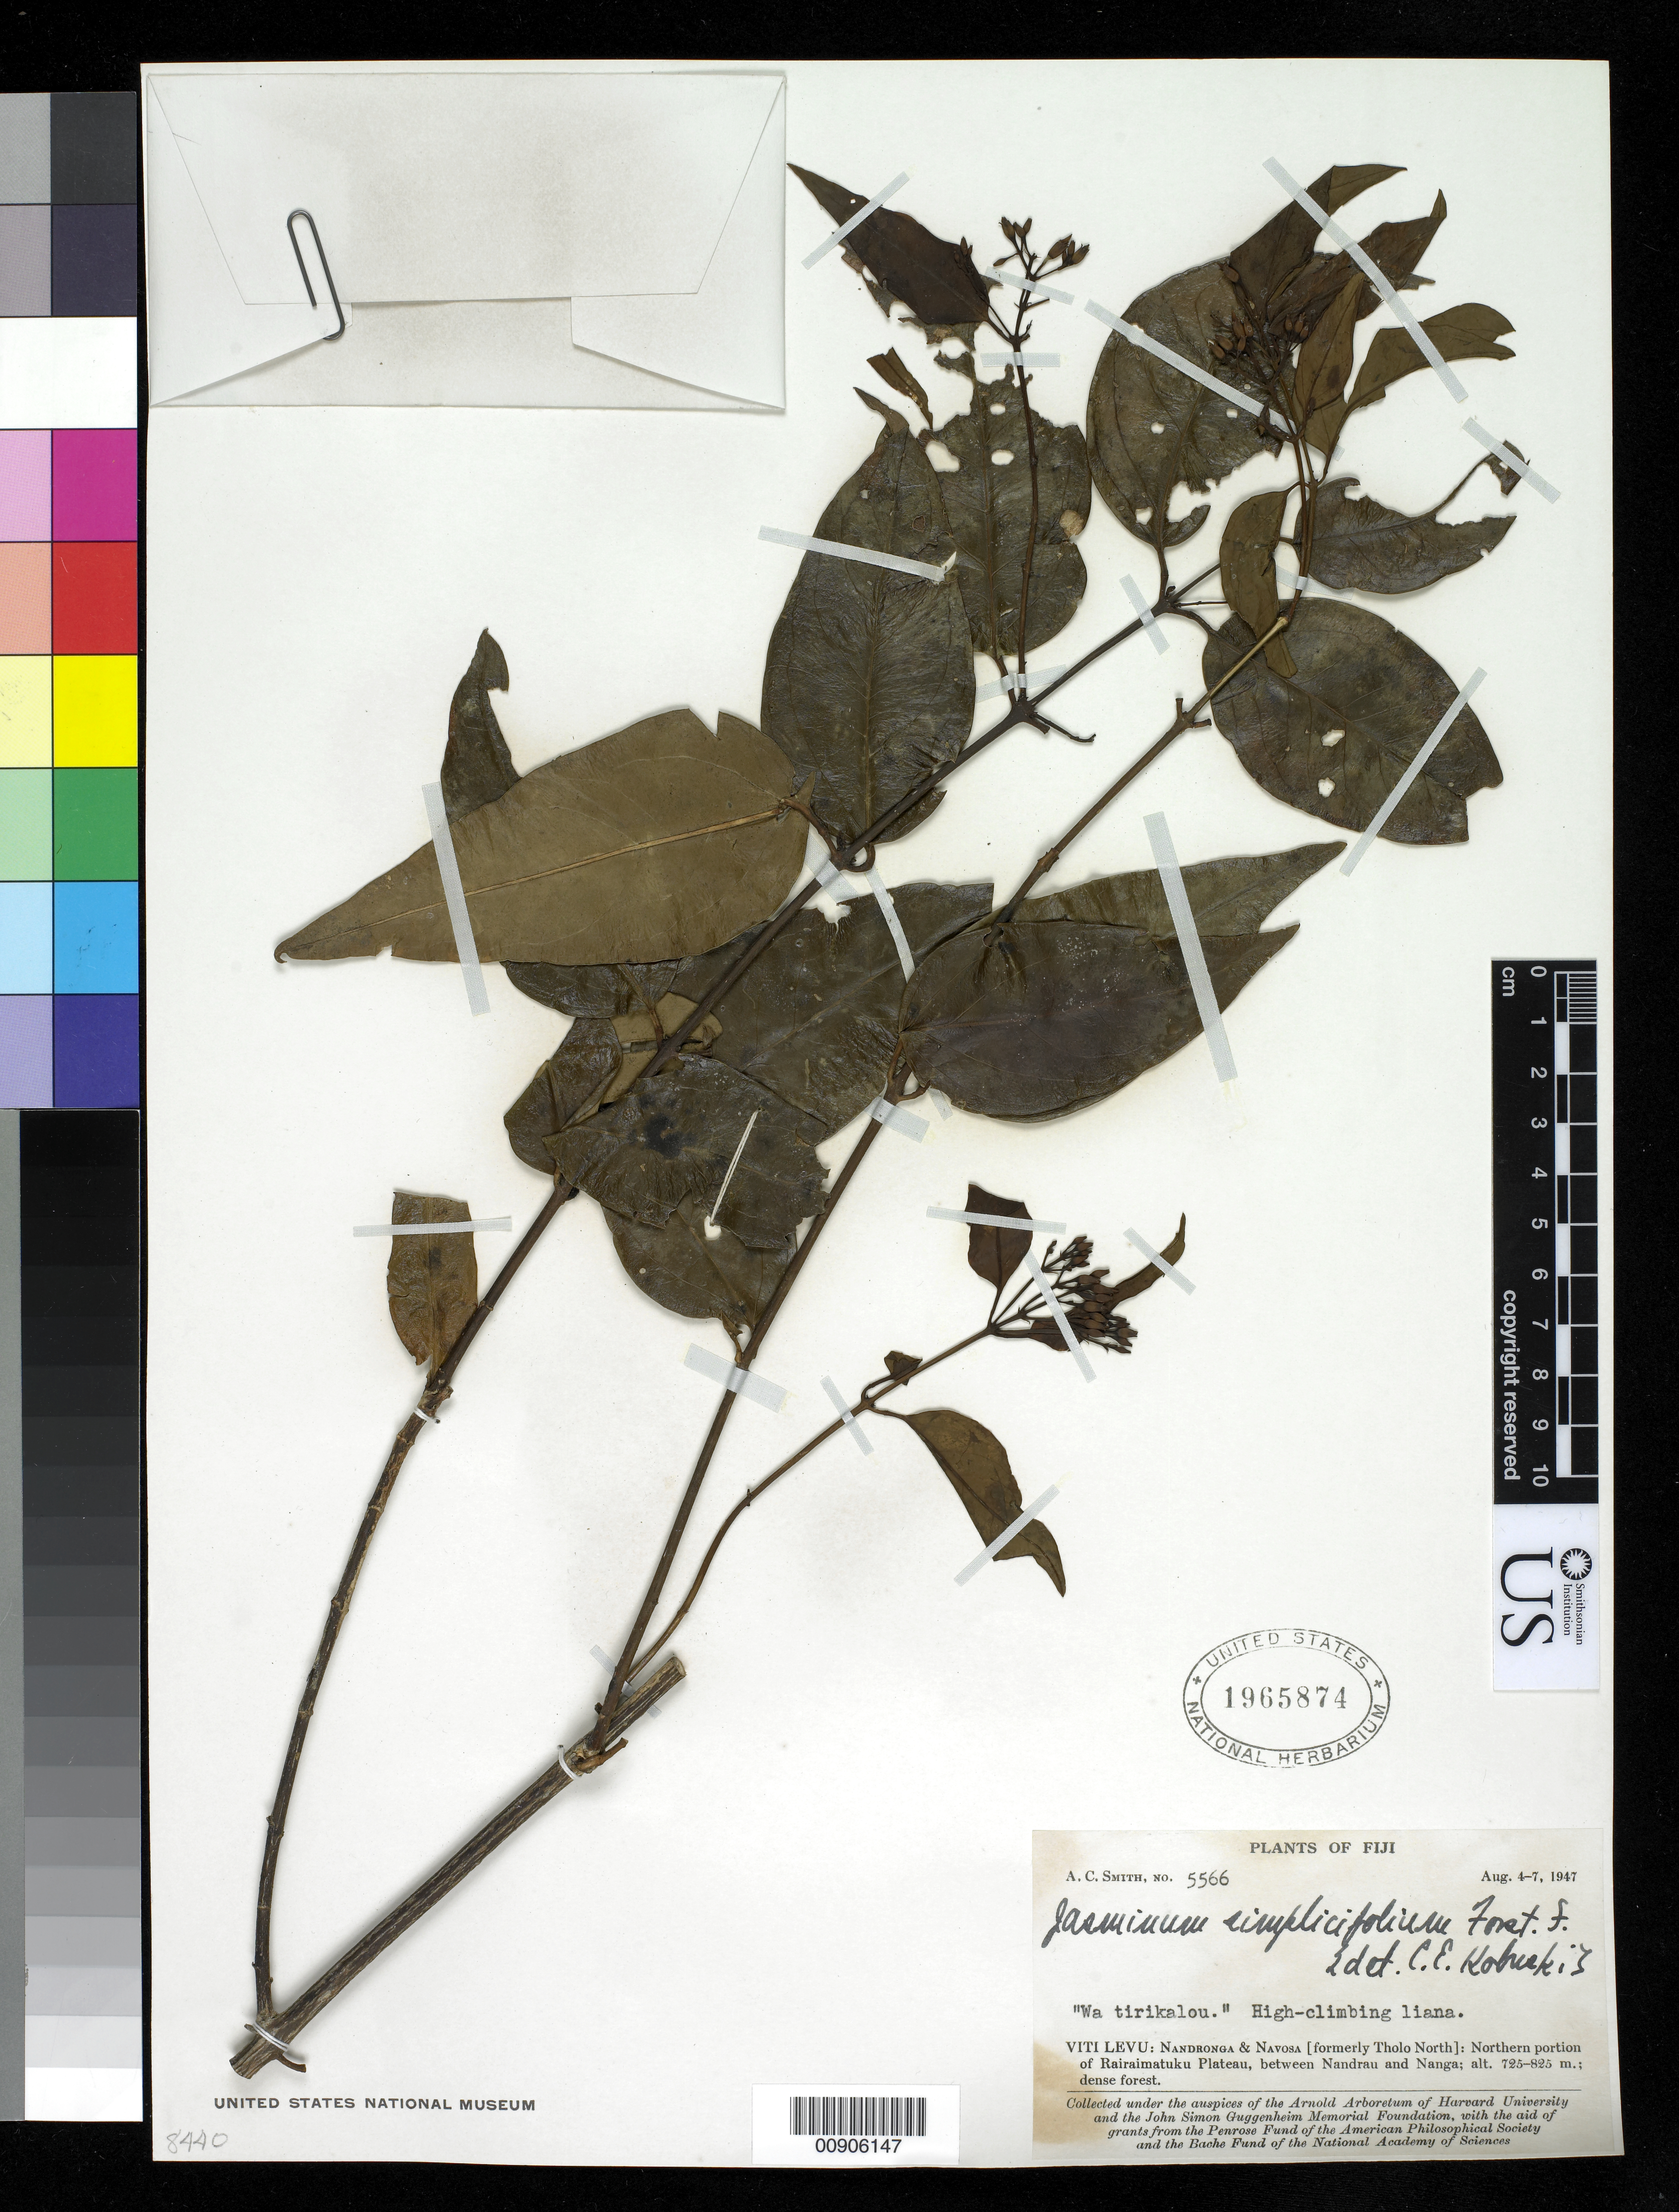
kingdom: Plantae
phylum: Tracheophyta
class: Magnoliopsida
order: Lamiales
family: Oleaceae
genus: Jasminum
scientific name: Jasminum simplicifolium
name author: G. Forst.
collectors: C. A. Smith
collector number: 5566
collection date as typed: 04 Aug 1947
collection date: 1947-08-04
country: Fiji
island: Viti Levu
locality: Nandronga & Navosa (formerly Tholo North) Northern portion of Rairaimatuku Plateau between Nandrau and Nanga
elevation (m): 725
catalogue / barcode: US 1965874